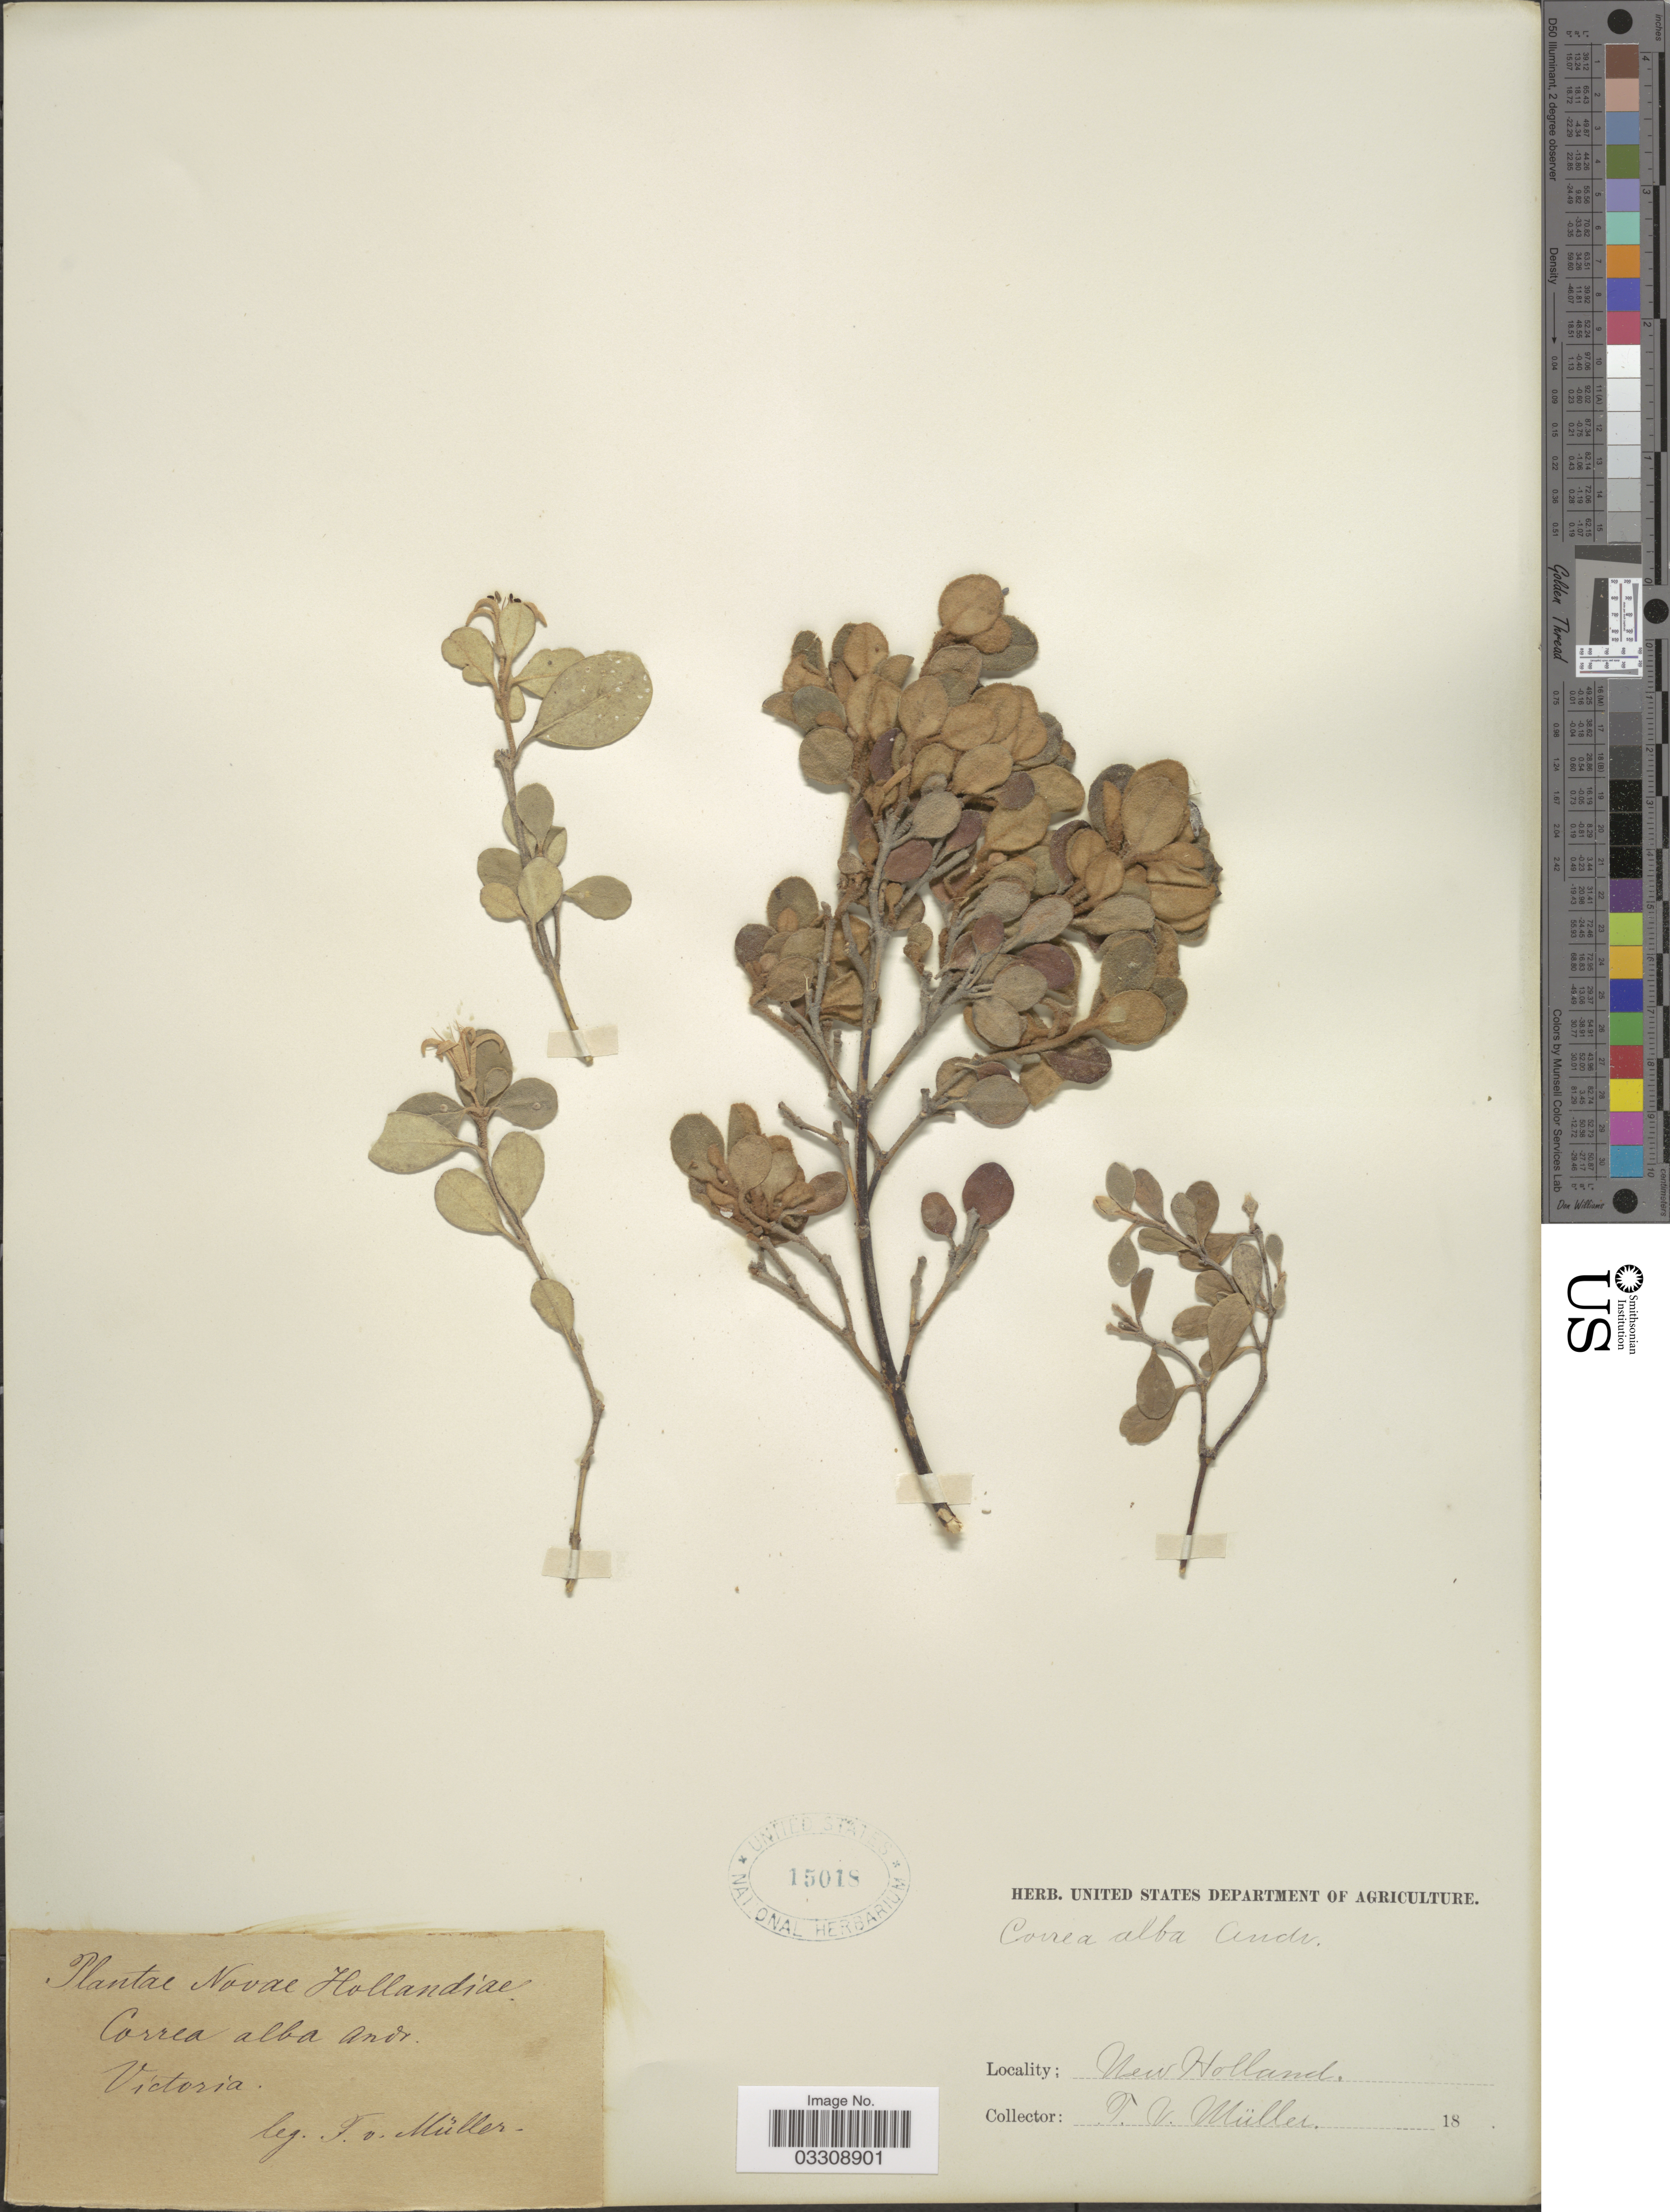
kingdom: Plantae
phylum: Tracheophyta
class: Magnoliopsida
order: Sapindales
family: Rutaceae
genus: Correa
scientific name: Correa alba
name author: Andrews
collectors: F. V. Muller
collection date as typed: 18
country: Australia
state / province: Victoria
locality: Victoria, New Holland.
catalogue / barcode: US 15018